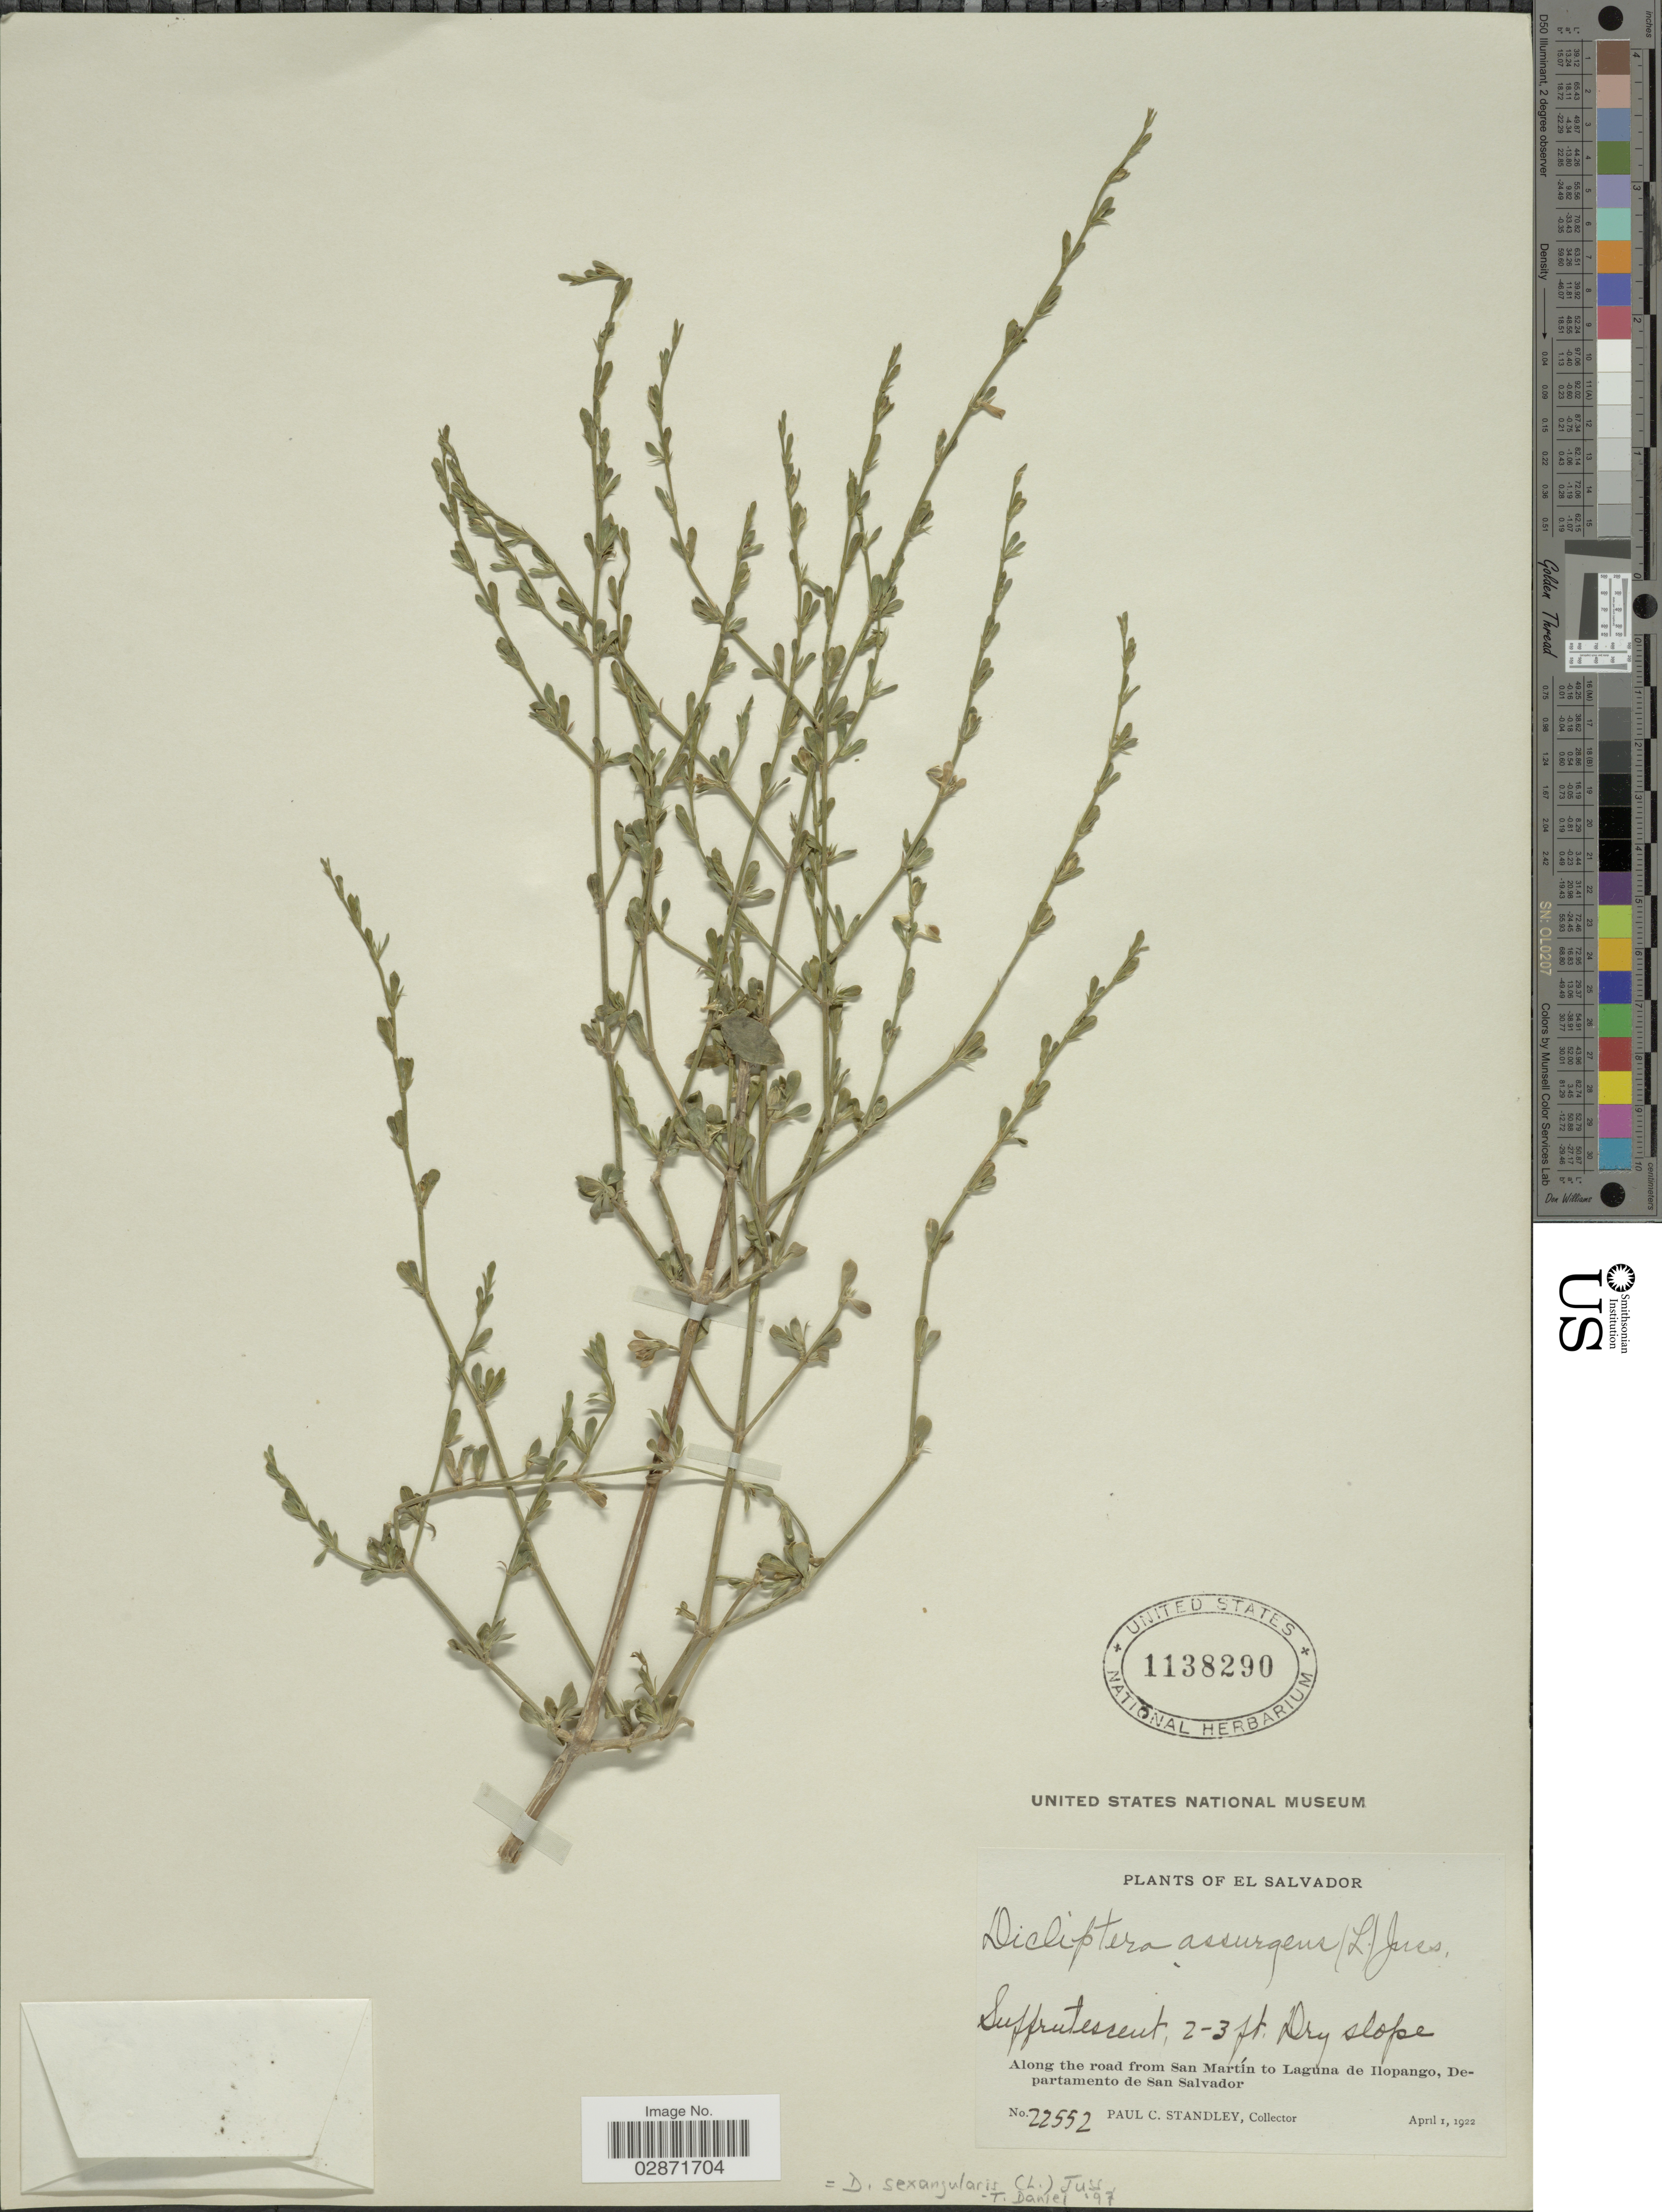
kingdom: Plantae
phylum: Tracheophyta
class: Magnoliopsida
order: Lamiales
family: Acanthaceae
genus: Dicliptera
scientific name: Dicliptera sexangularis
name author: (L.) Juss.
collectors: P. C. Standley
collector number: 22552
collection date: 1922-04-01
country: El Salvador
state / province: San Salvador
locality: Along the road from San Martín to Laguna de Ilopango, Departamento de San Salvador.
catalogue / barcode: US 1138290